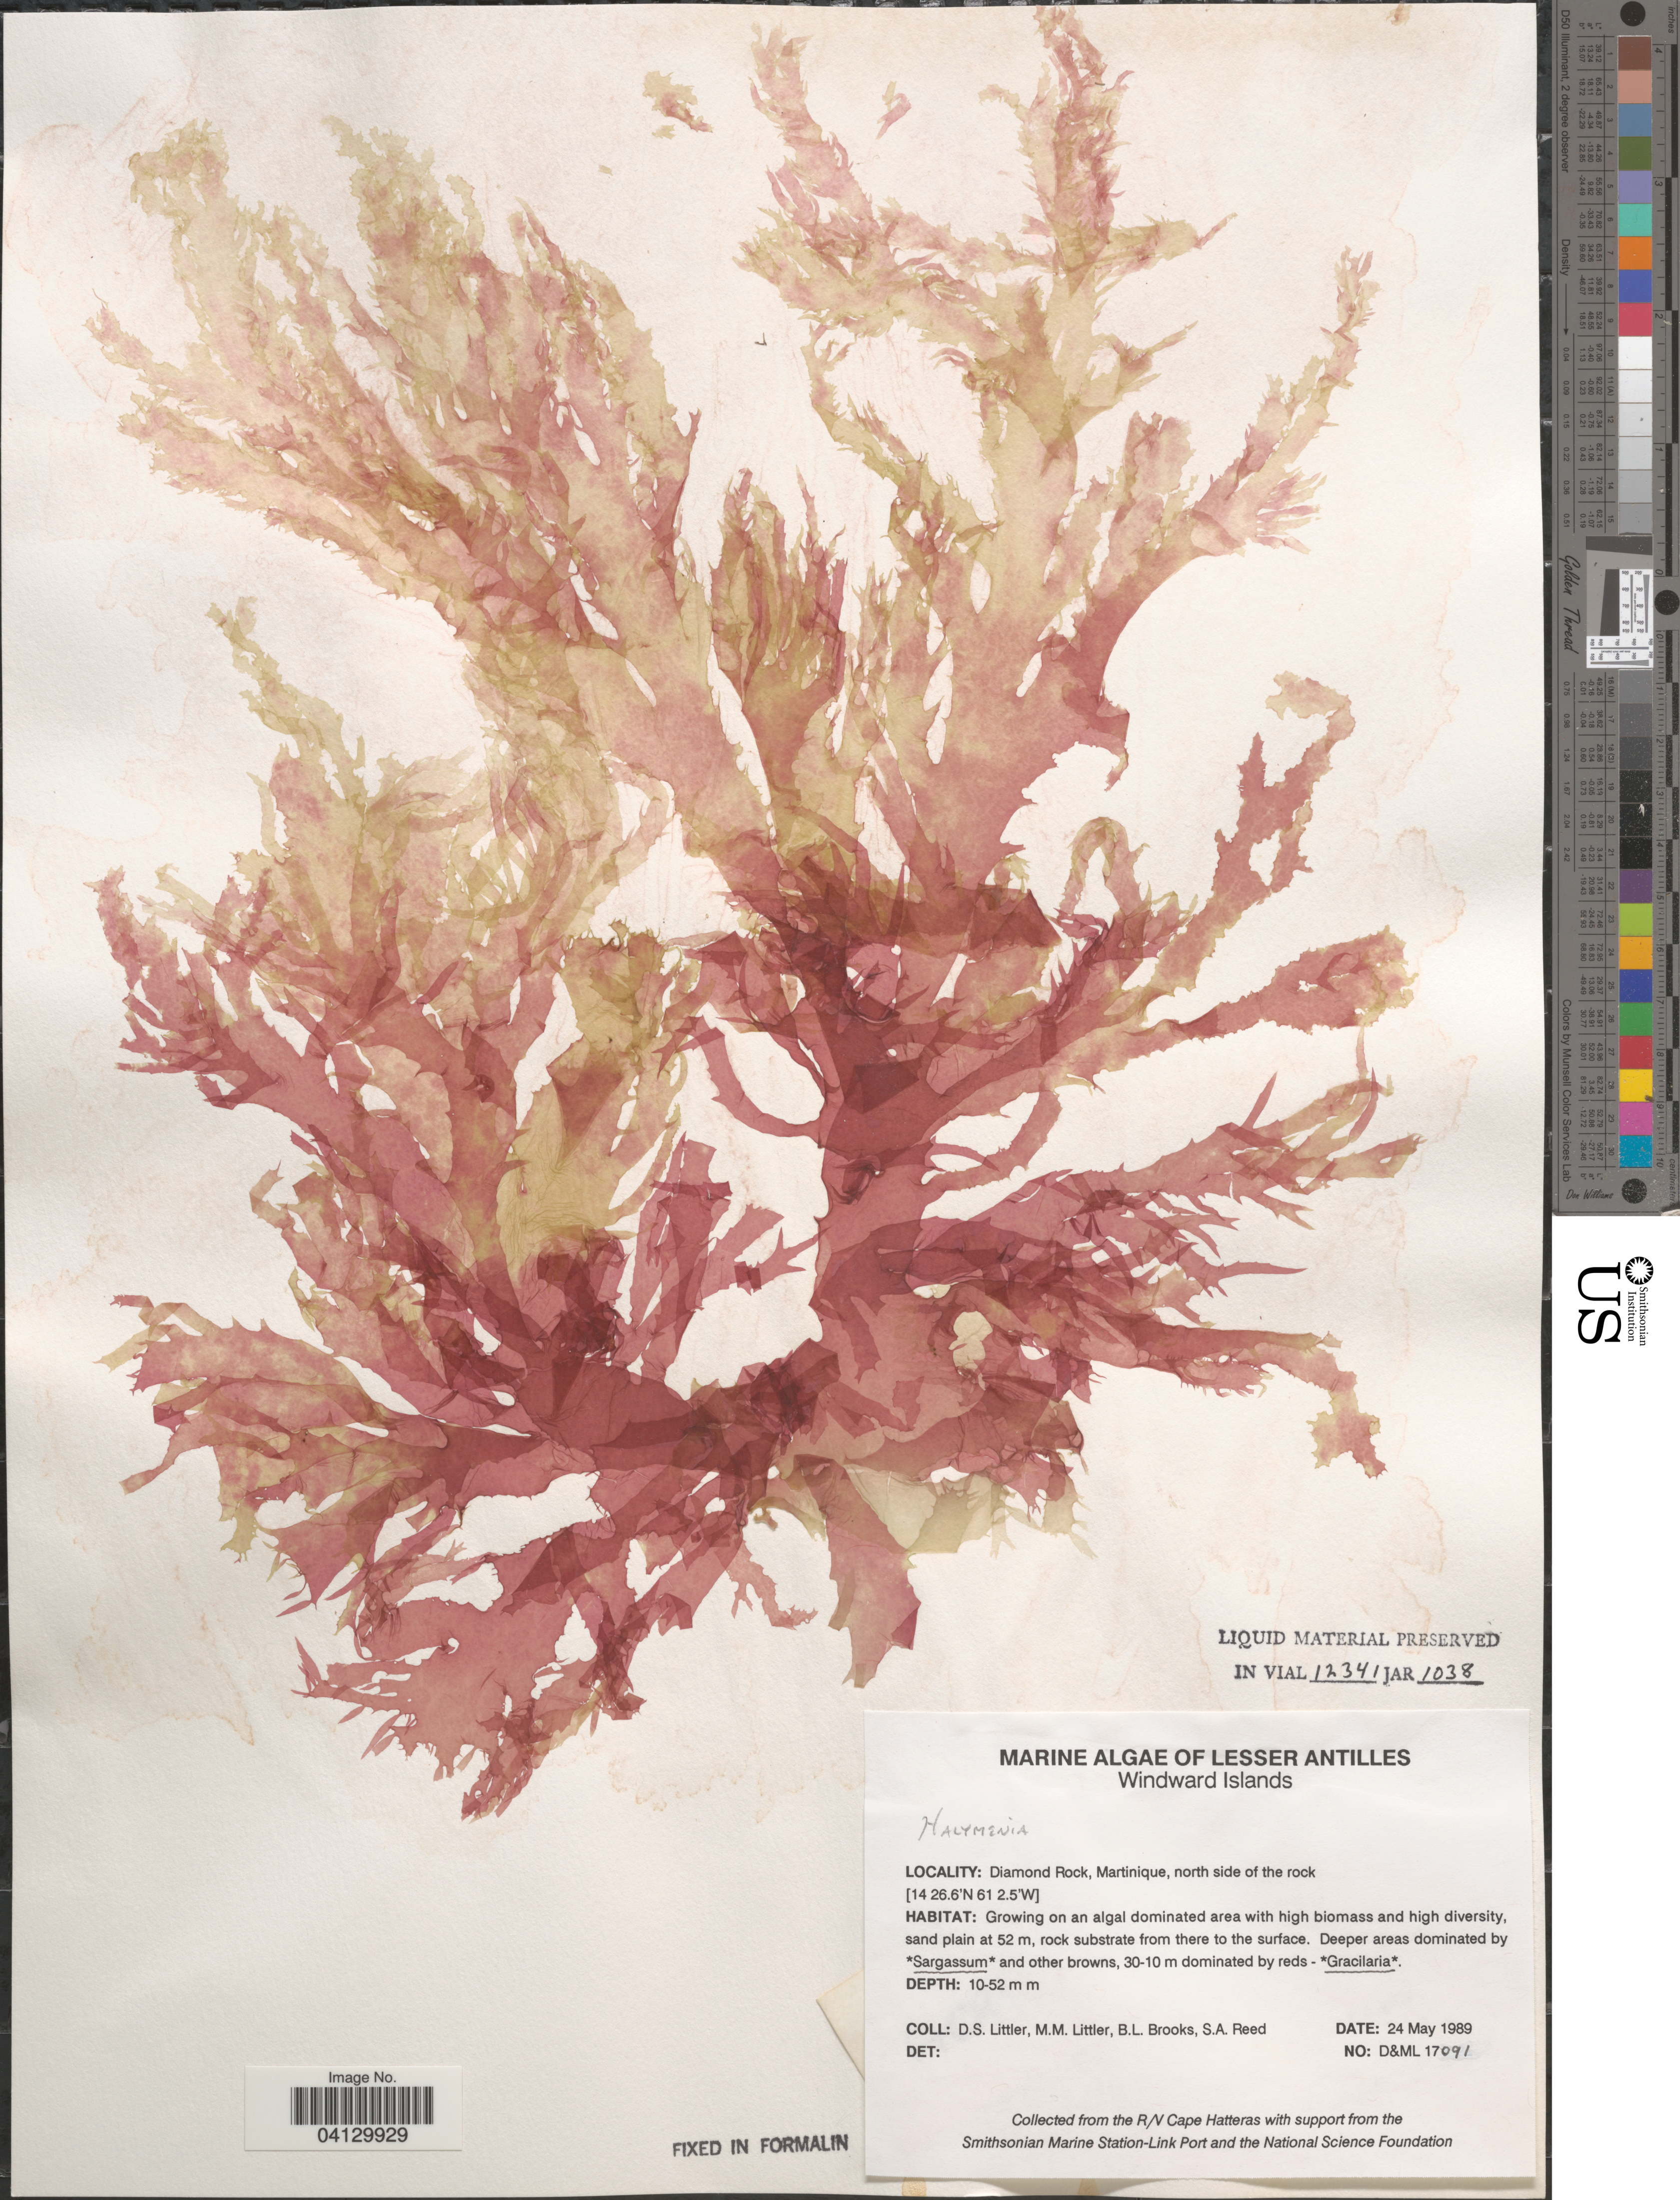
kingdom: Plantae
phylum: Rhodophyta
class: Florideophyceae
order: Halymeniales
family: Halymeniaceae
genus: Halymenia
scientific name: Halymenia pseudofloresia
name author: Collins & M. Howe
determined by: Ballantine, D. L.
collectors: D. S. Littler, B. Brooks & S. Reed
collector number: D&ML17091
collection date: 1989-05-24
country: Martinique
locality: Lesser Antilles. Windward Islands. Diamond Rock, north side of the rock.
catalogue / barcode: US 328790